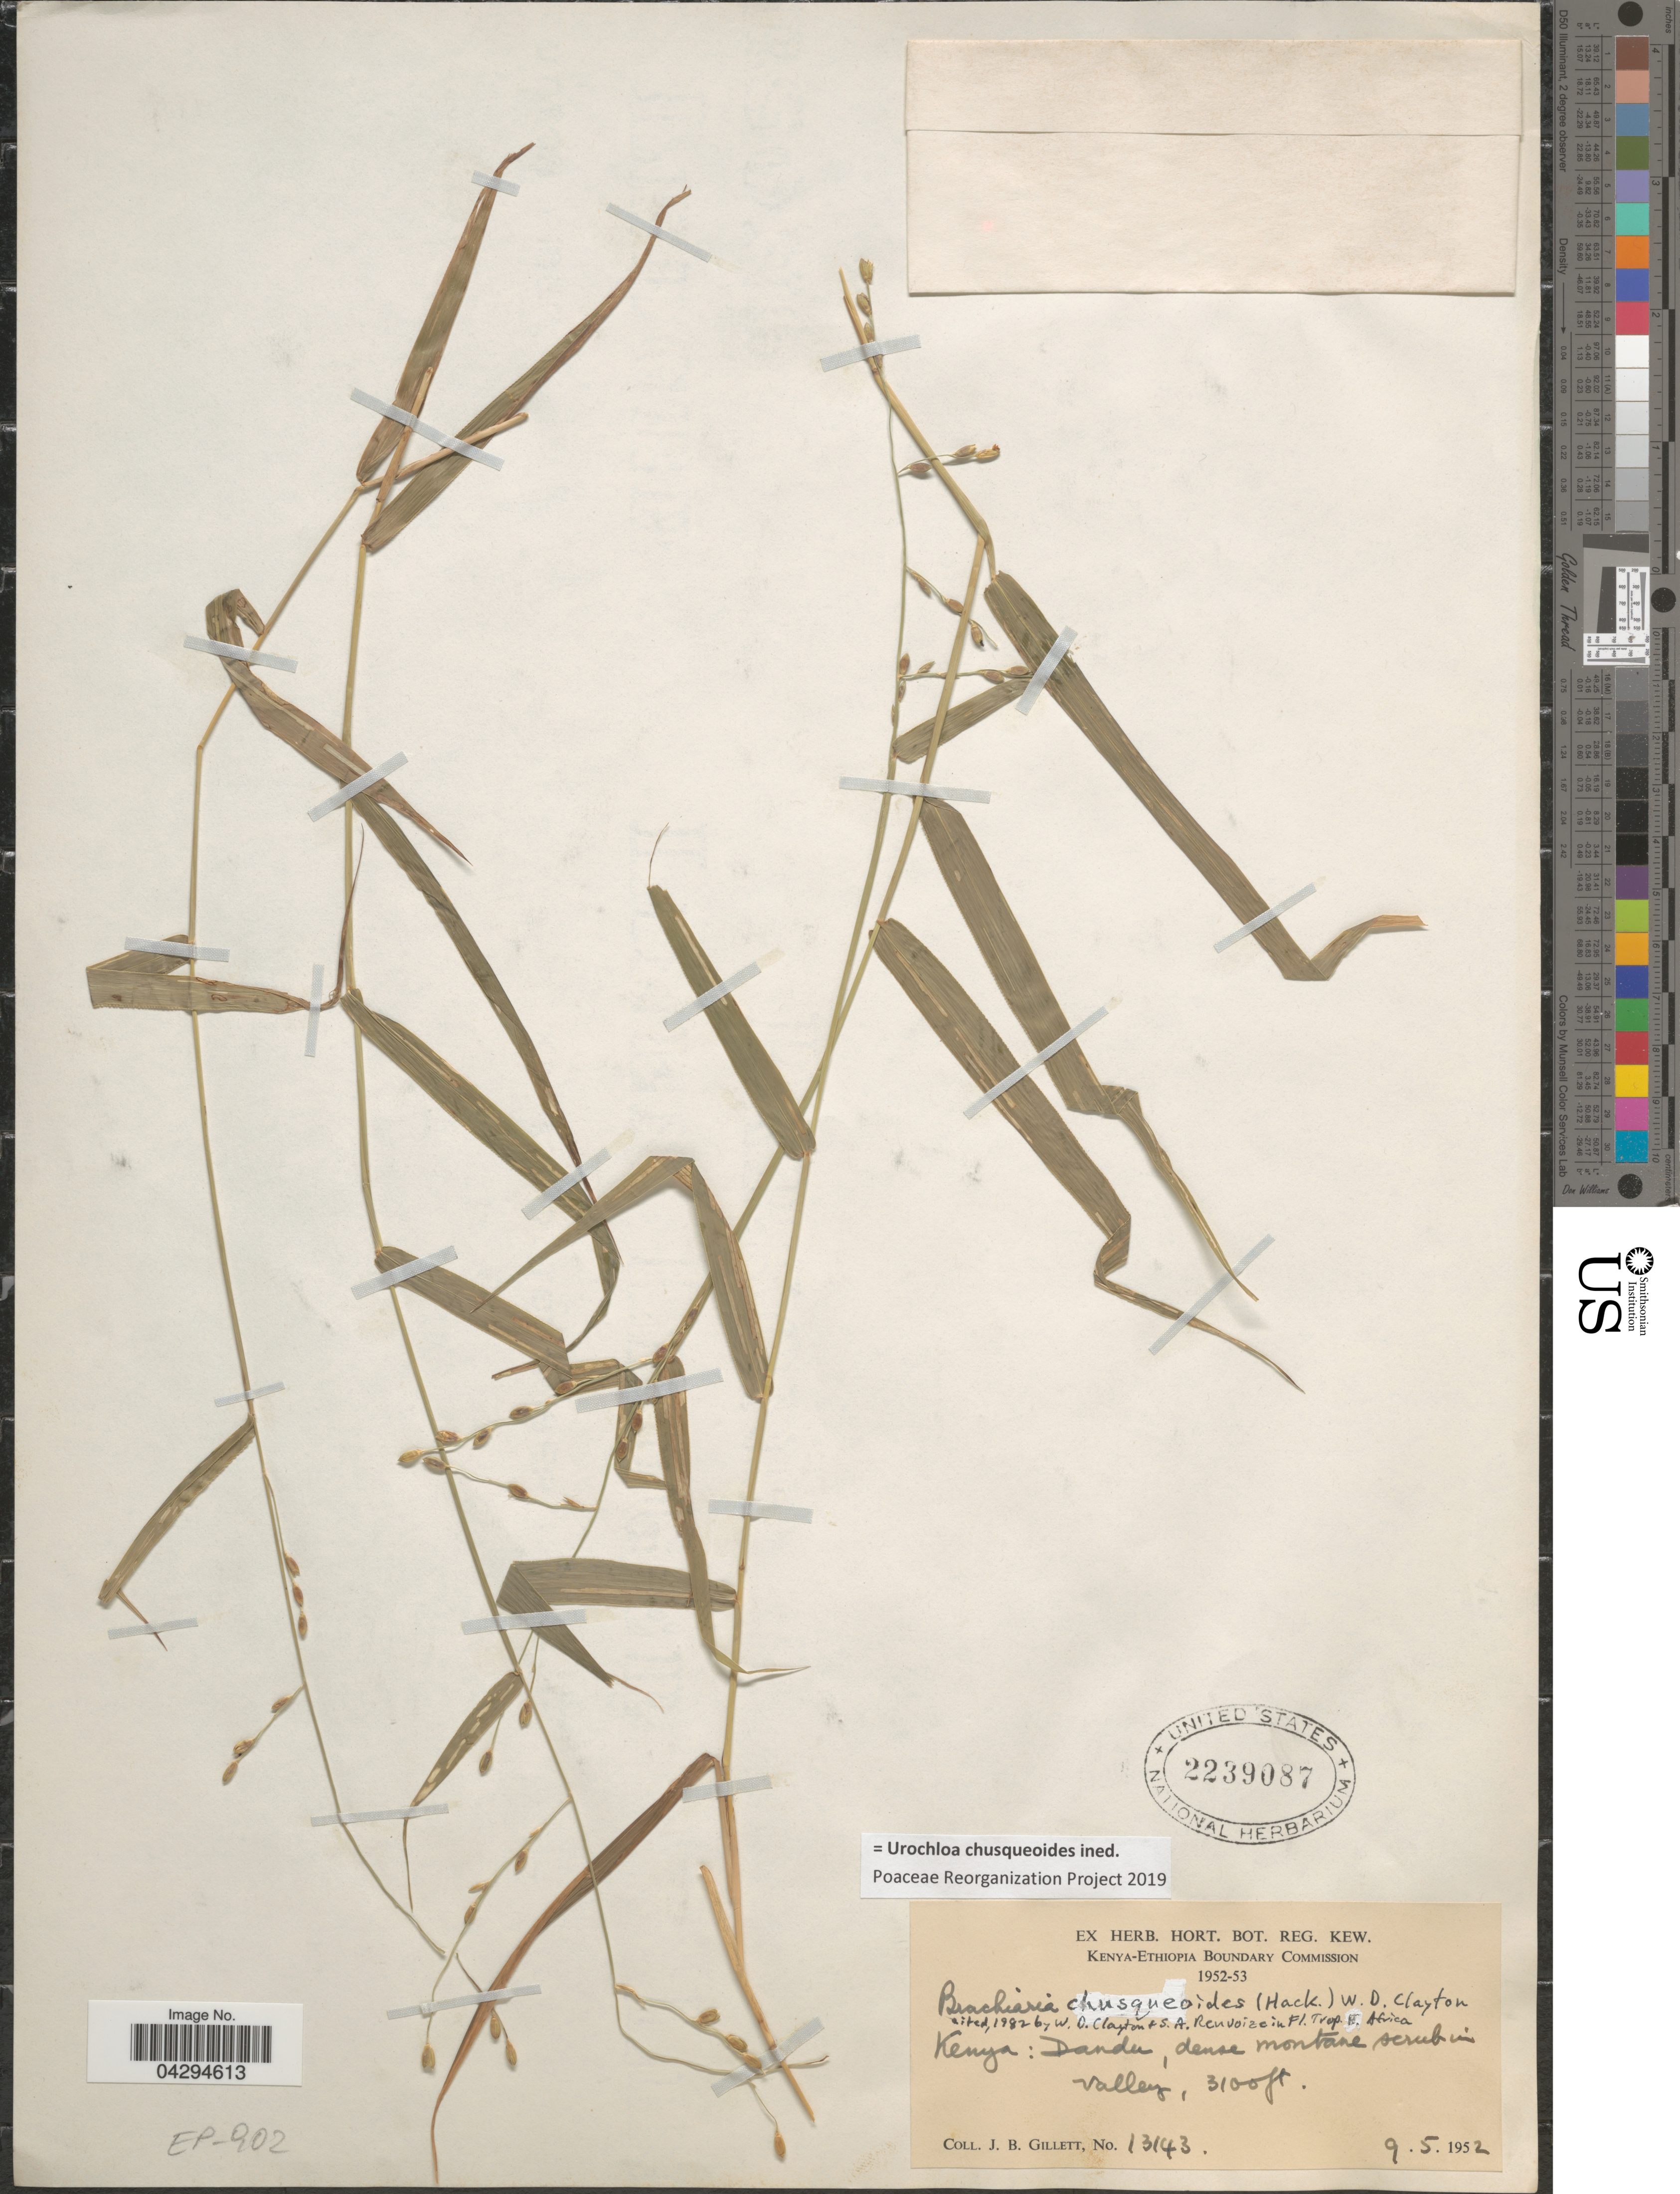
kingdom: Plantae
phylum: Tracheophyta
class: Liliopsida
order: Poales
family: Poaceae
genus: Urochloa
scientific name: Urochloa chusqueoides ined.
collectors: J. B. Gillett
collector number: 13143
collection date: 1952-05-09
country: Kenya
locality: Dandu, dense montane scrub in valley.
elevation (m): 945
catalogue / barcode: US 2239087